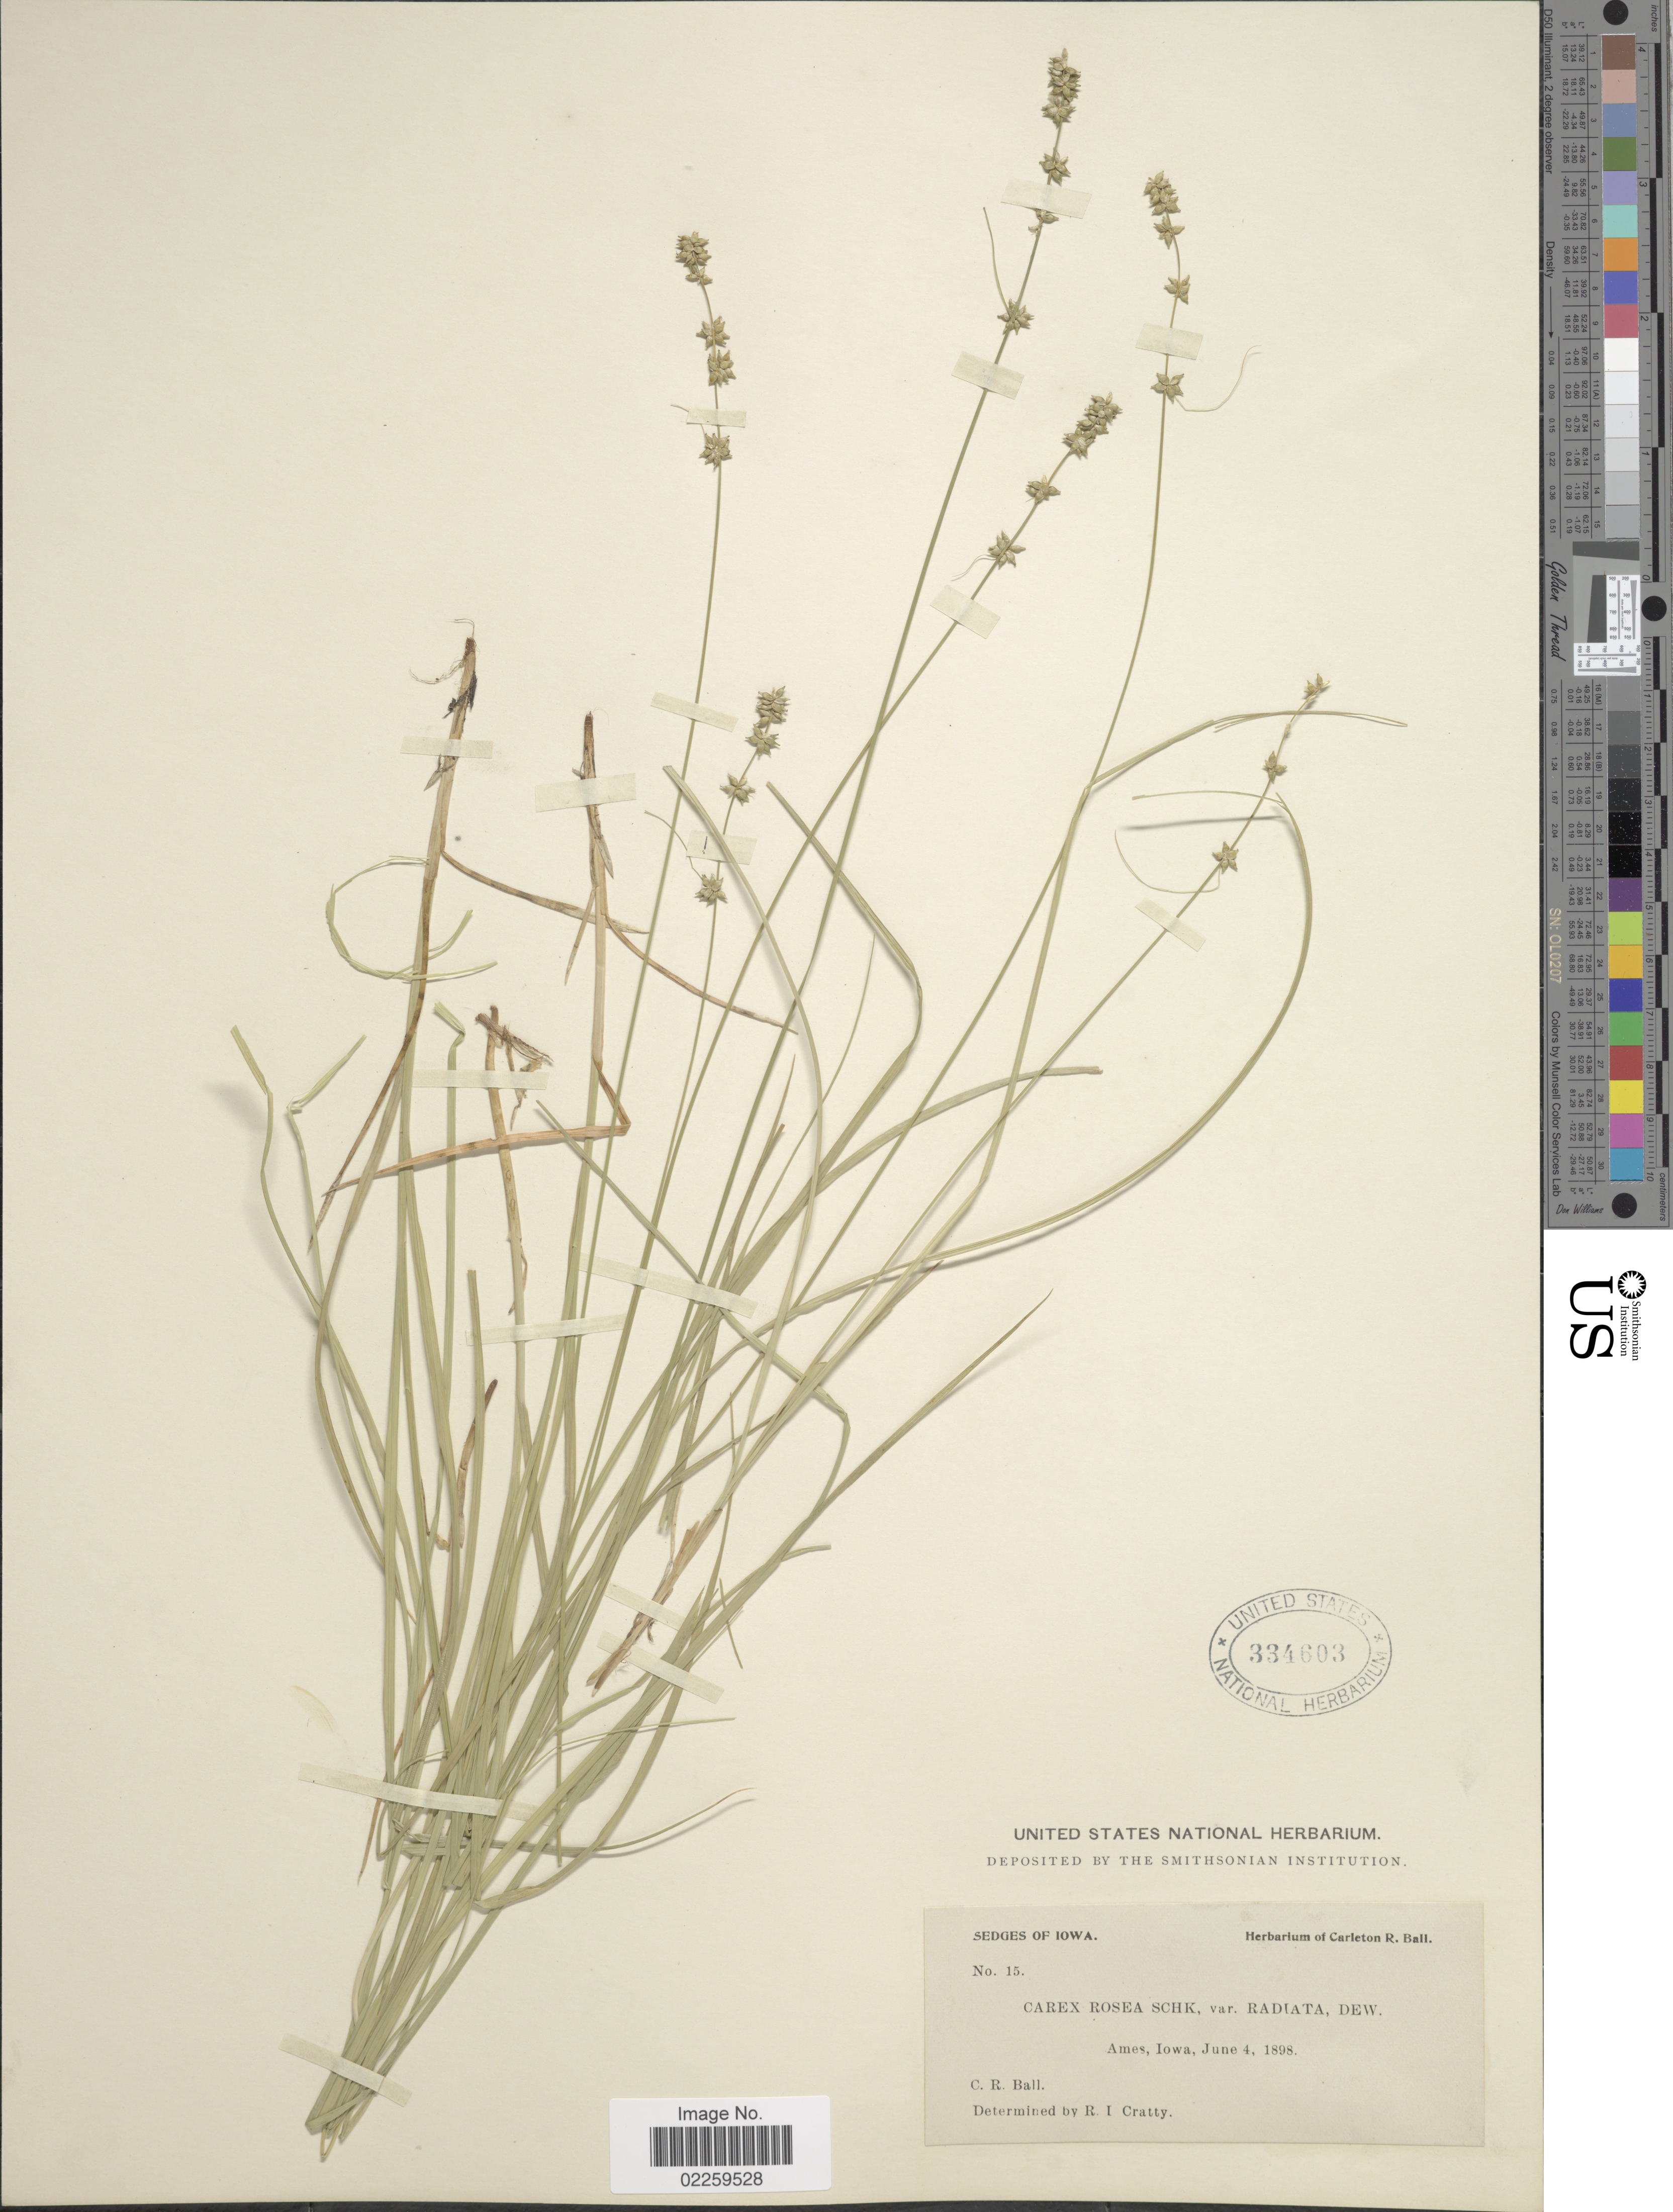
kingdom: Plantae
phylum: Tracheophyta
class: Liliopsida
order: Poales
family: Cyperaceae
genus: Carex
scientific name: Carex rosea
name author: Willd.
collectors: C. R. Ball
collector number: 15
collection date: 1898-06-04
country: United States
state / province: Iowa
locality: Ames, Iowa.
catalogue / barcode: US 334603